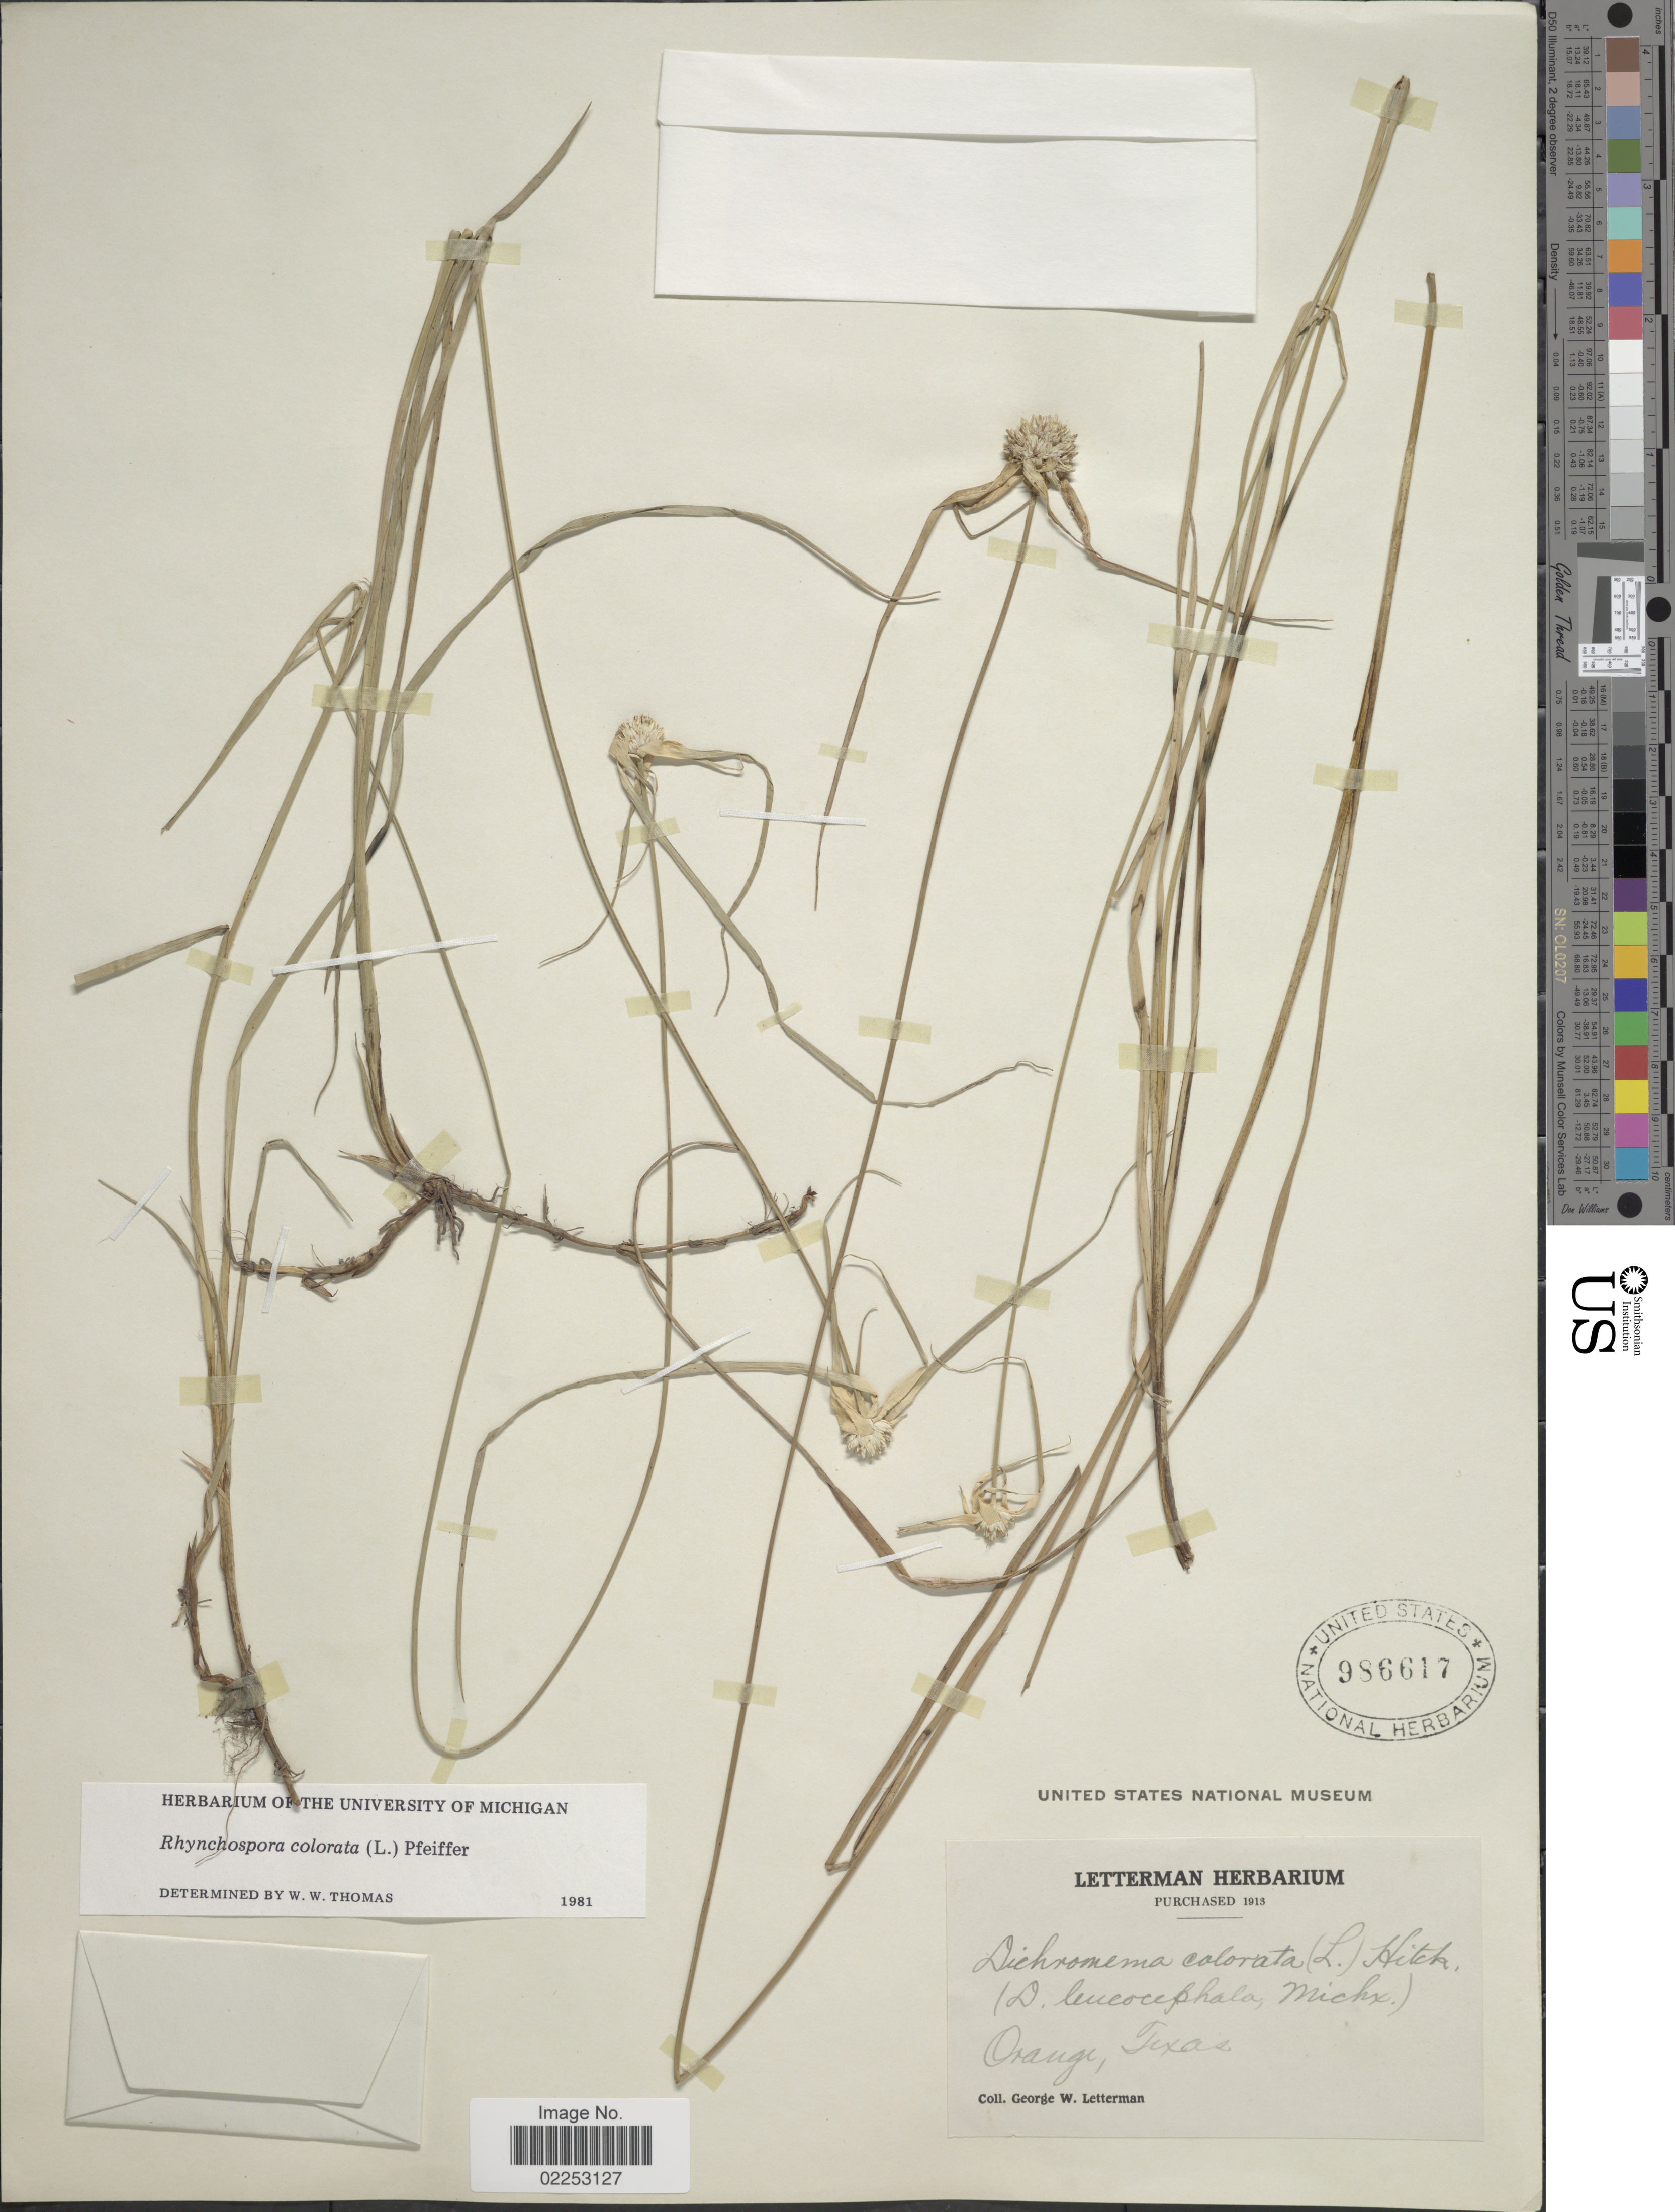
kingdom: Plantae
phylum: Tracheophyta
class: Liliopsida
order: Poales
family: Cyperaceae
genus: Rhynchospora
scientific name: Rhynchospora colorata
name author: (L.) H. Pfeiff.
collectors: G. W. Letterman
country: United States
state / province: Texas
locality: Orange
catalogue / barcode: US 986617